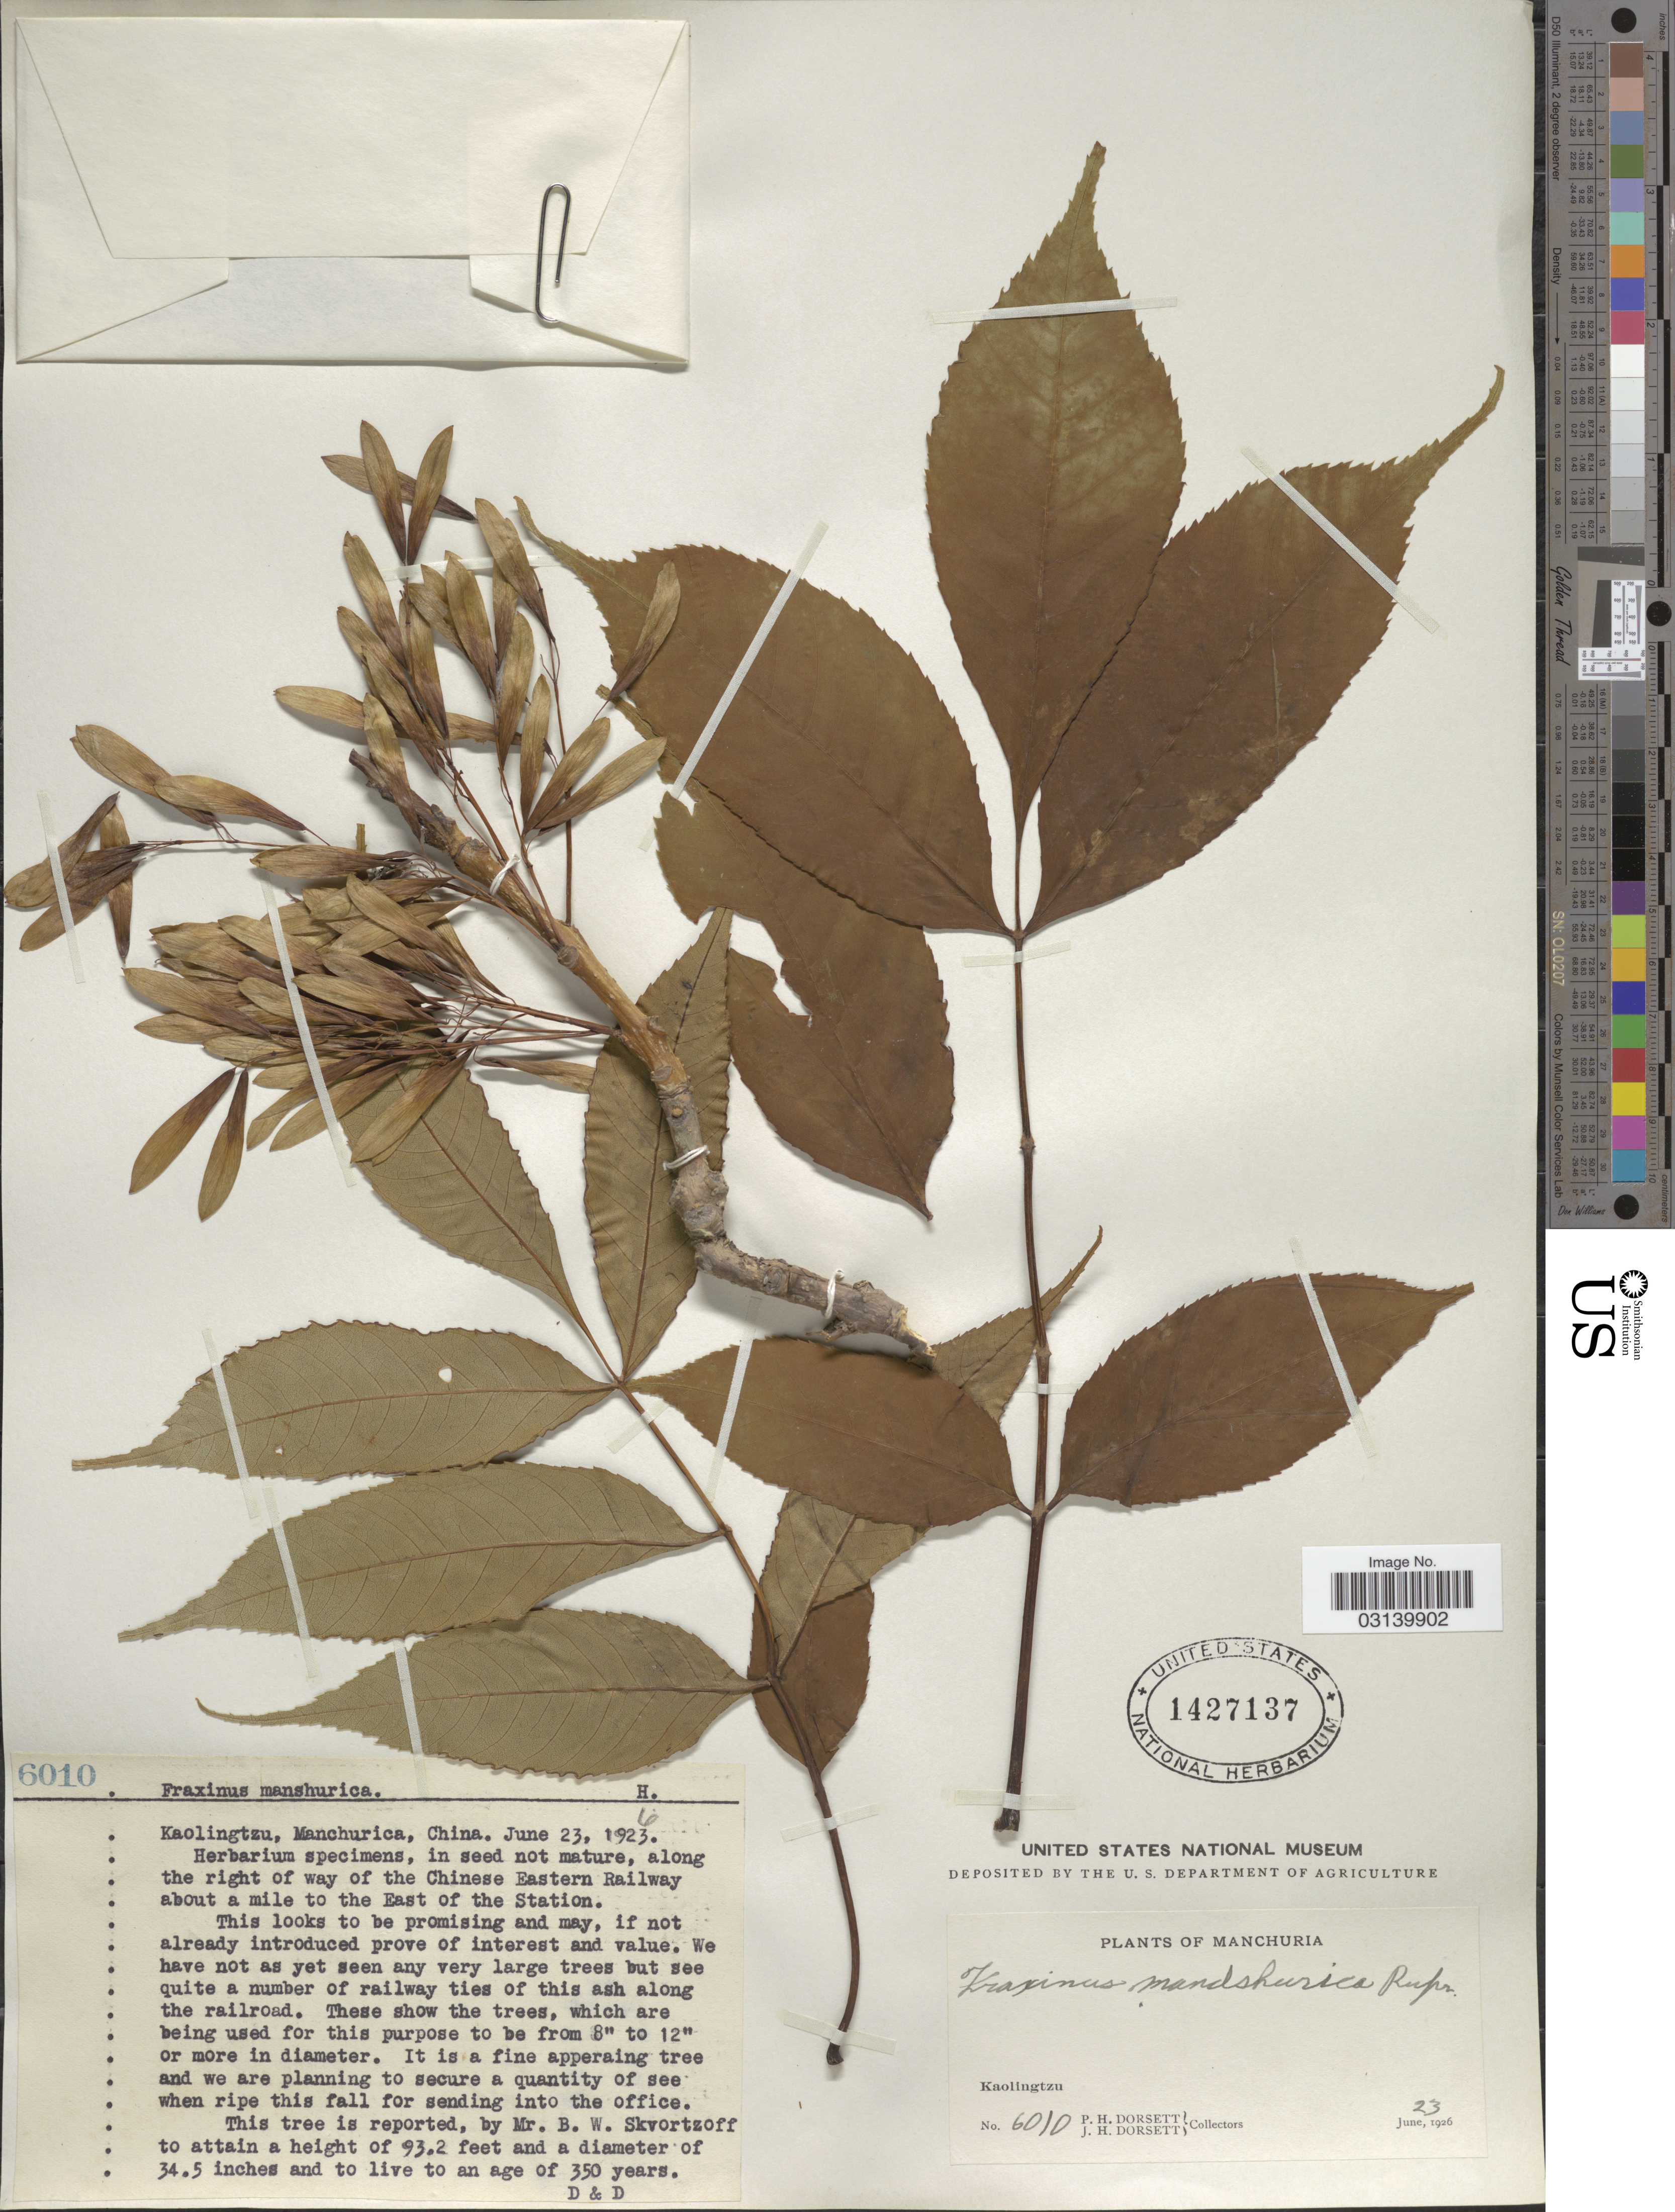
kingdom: Plantae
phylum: Tracheophyta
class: Magnoliopsida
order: Lamiales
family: Oleaceae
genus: Fraxinus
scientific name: Fraxinus mandshurica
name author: Rupr.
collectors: P. H. Dorsett & J. Dorsett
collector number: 6010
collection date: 1926-06-23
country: China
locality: Kaolingtzu, Manchuria, along the right way of the Chinese Eastern Railway about a mile to the East of the Station.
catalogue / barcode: US 1427137